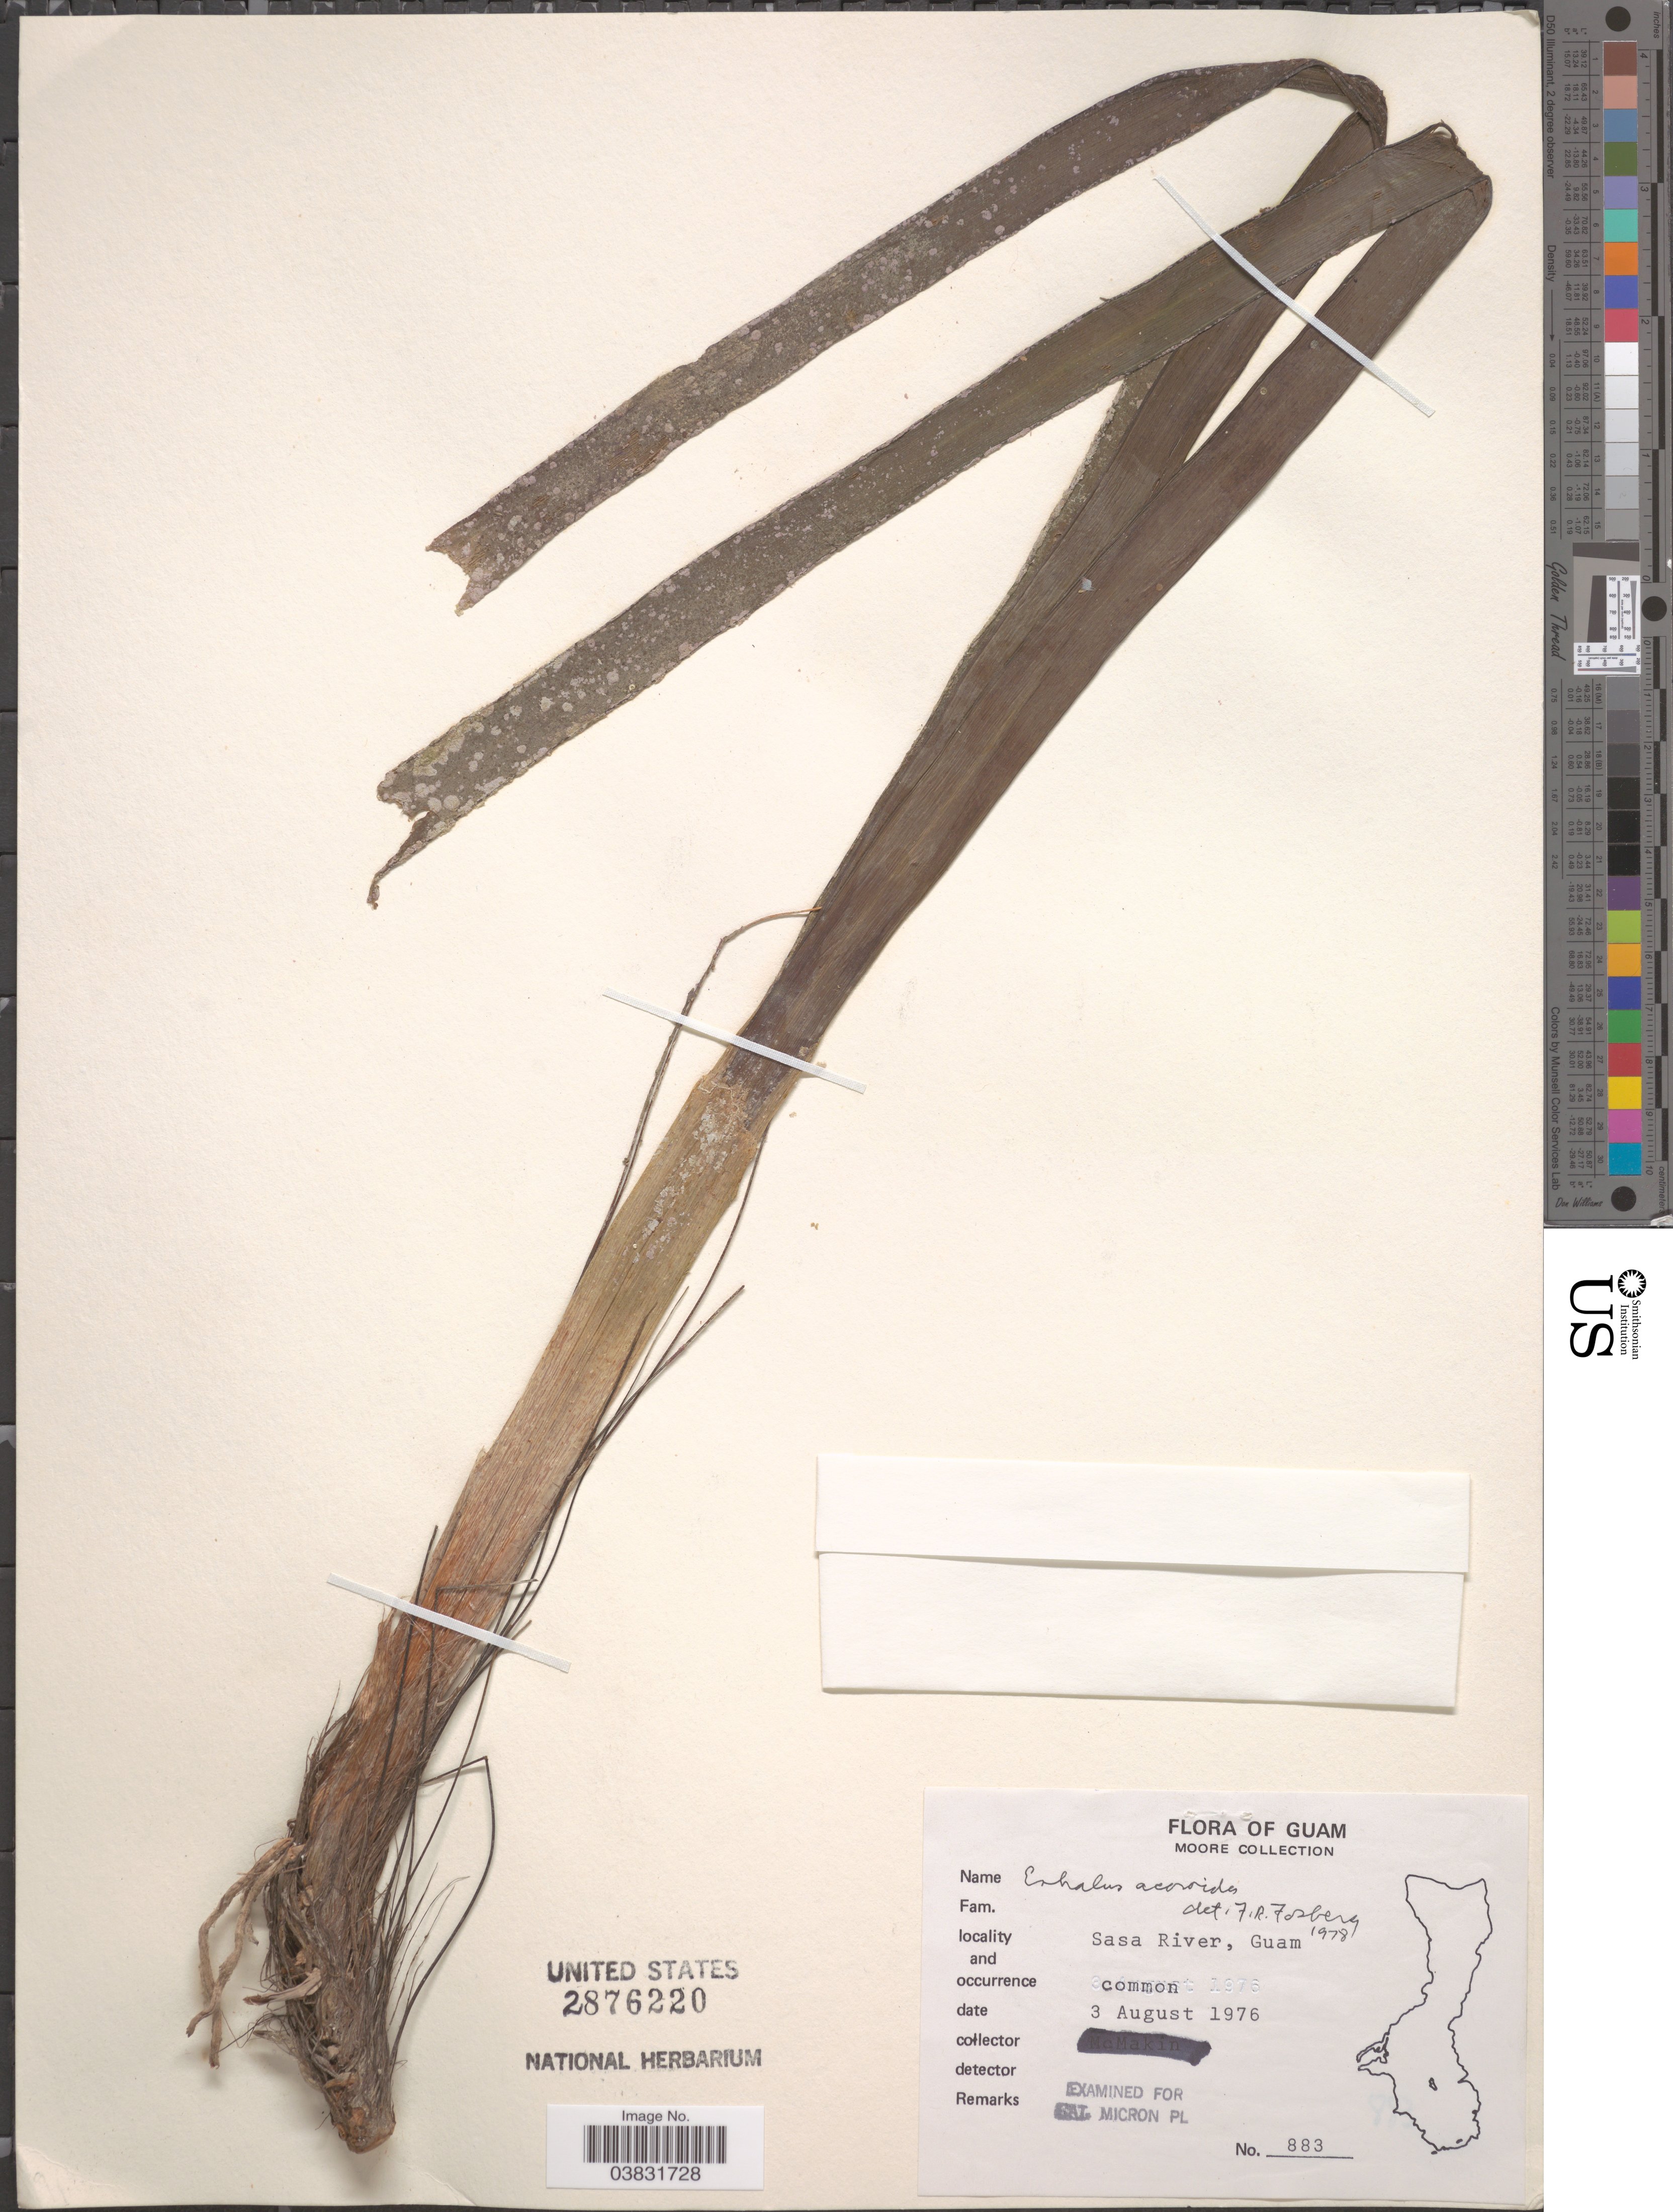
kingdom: Plantae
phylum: Tracheophyta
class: Liliopsida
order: Alismatales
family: Hydrocharitaceae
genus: Enhalus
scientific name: Enhalus acoroides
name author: (L. f.) Royle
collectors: -. Moore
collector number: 883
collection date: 1976-08-03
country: Guam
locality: Sasa River.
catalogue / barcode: US 2876220